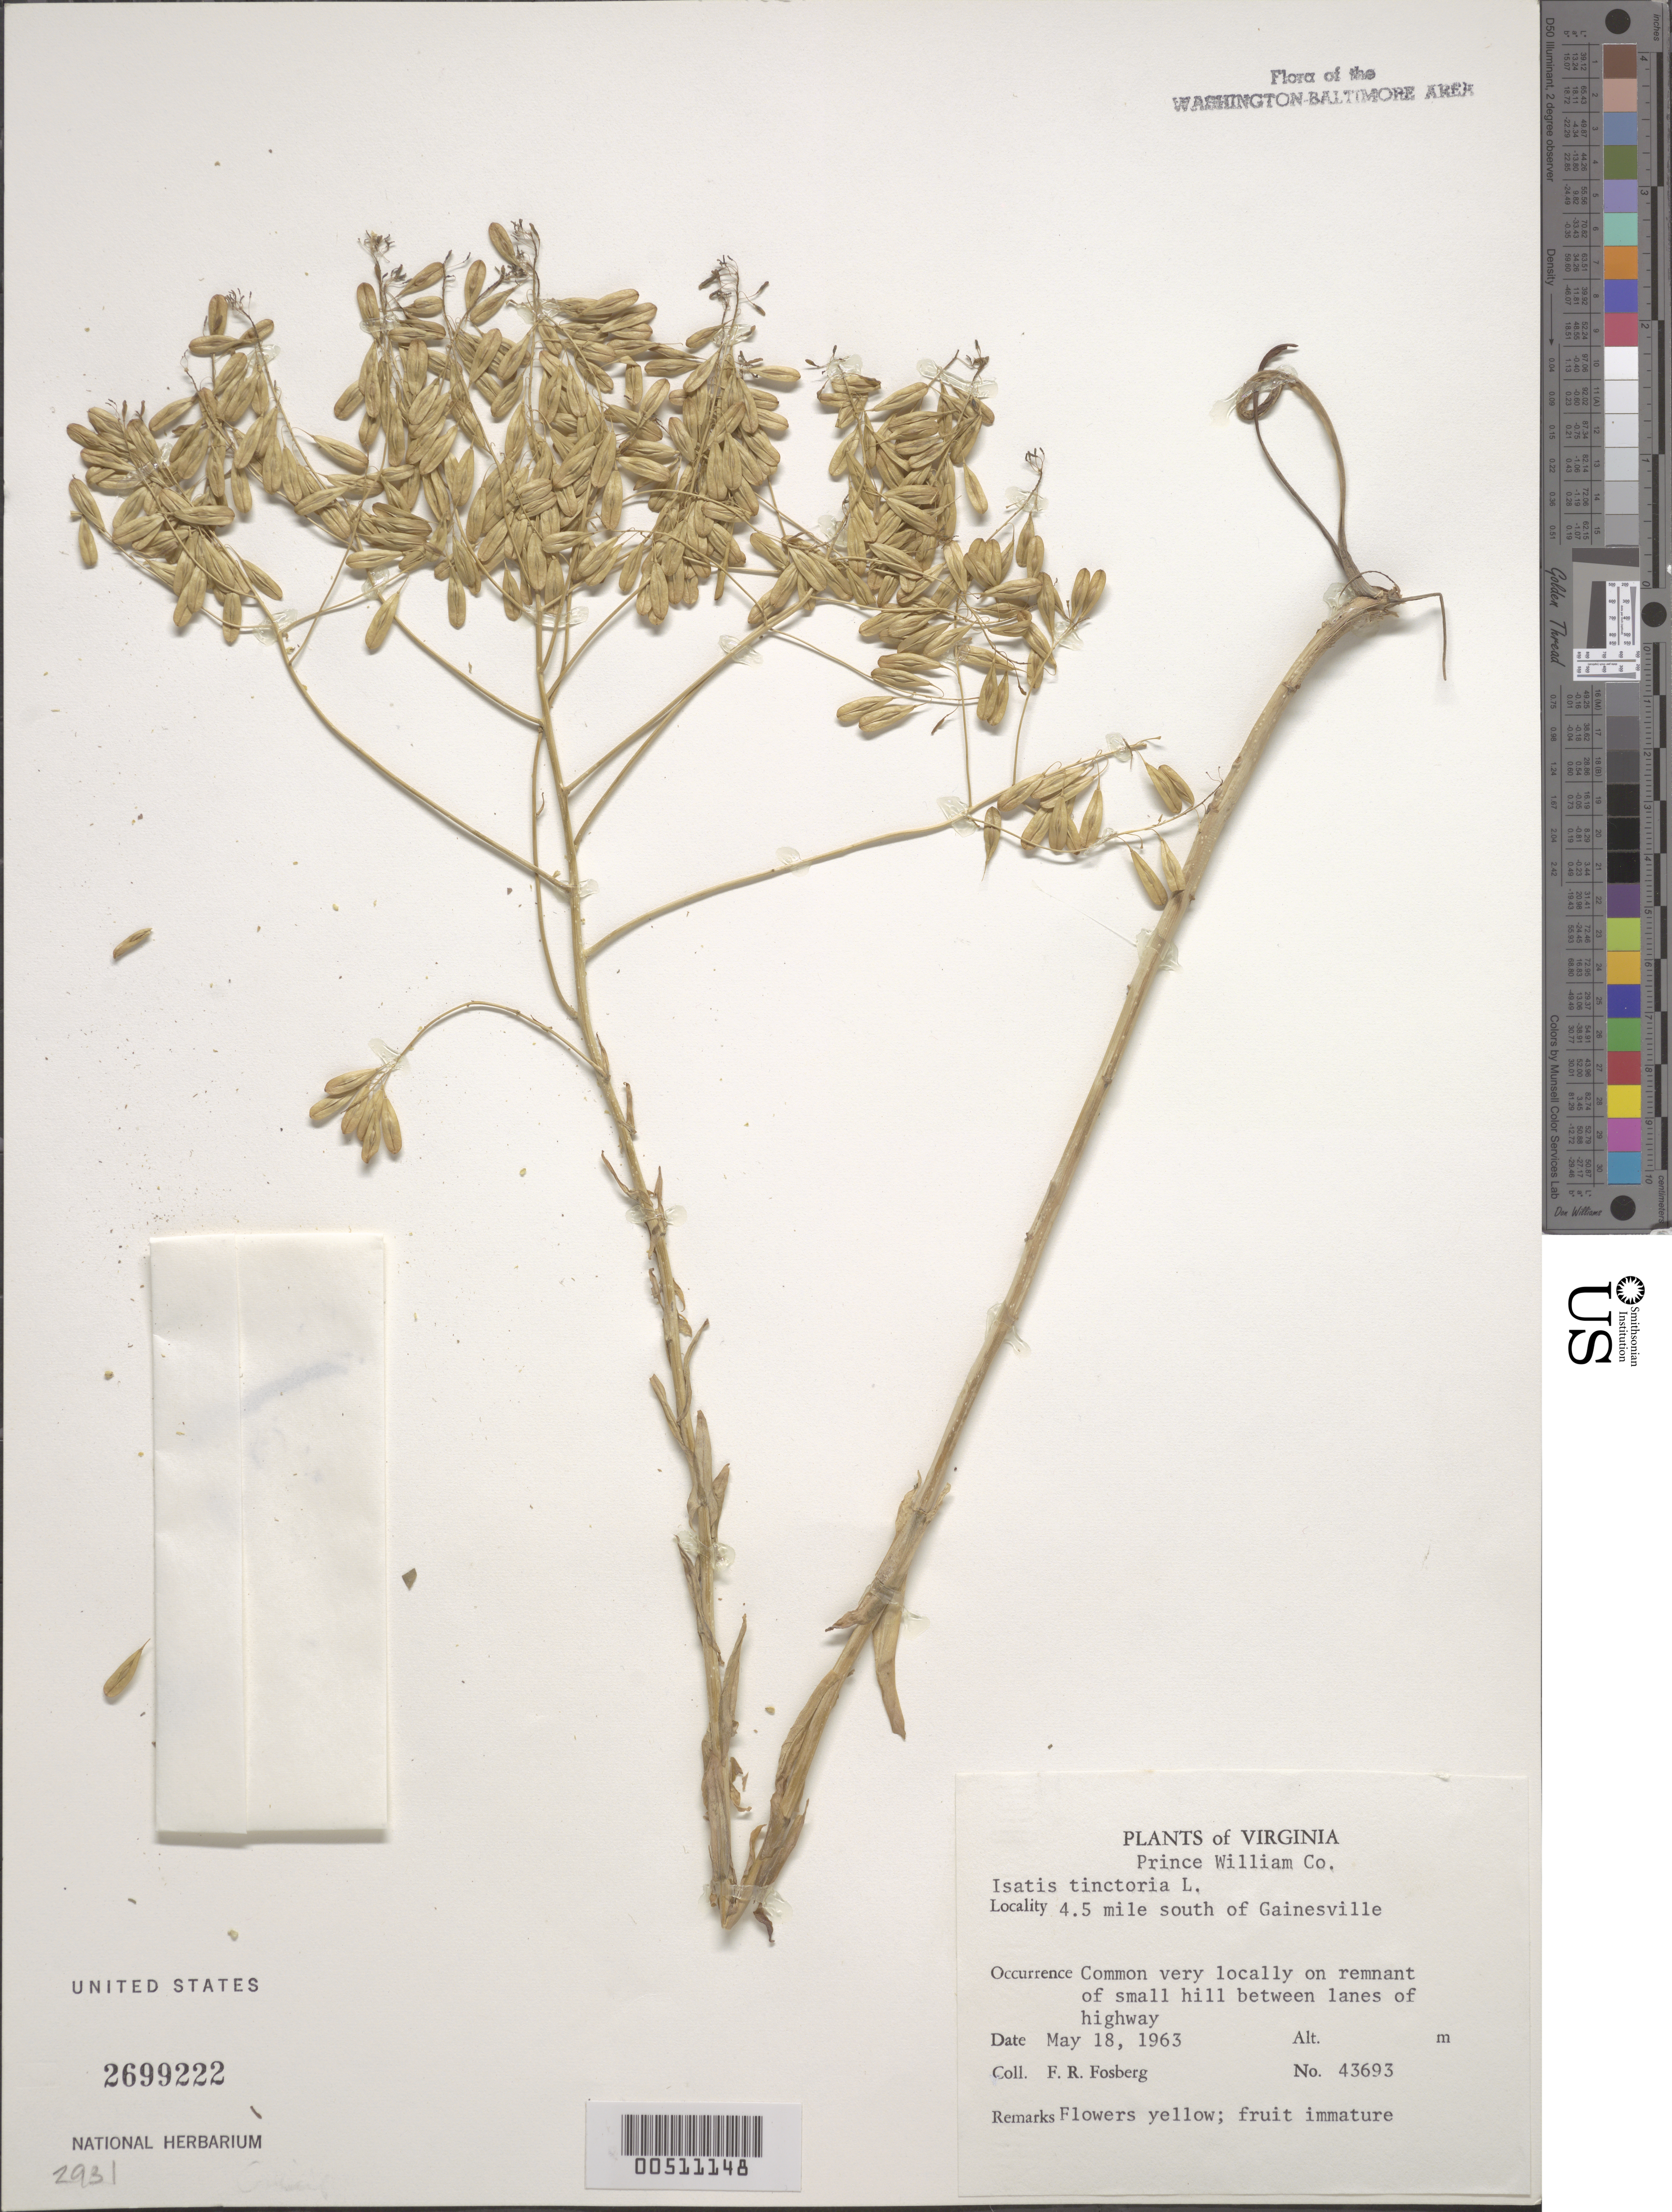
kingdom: Plantae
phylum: Tracheophyta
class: Magnoliopsida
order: Brassicales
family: Brassicaceae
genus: Isatis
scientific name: Isatis tinctoria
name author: L.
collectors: F. R. Fosberg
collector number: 43693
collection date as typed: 18 May 1963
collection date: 1963-05-18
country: United States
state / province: Virginia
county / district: Prince William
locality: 4.5 mi. S of Gainesville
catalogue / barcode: US 2699222